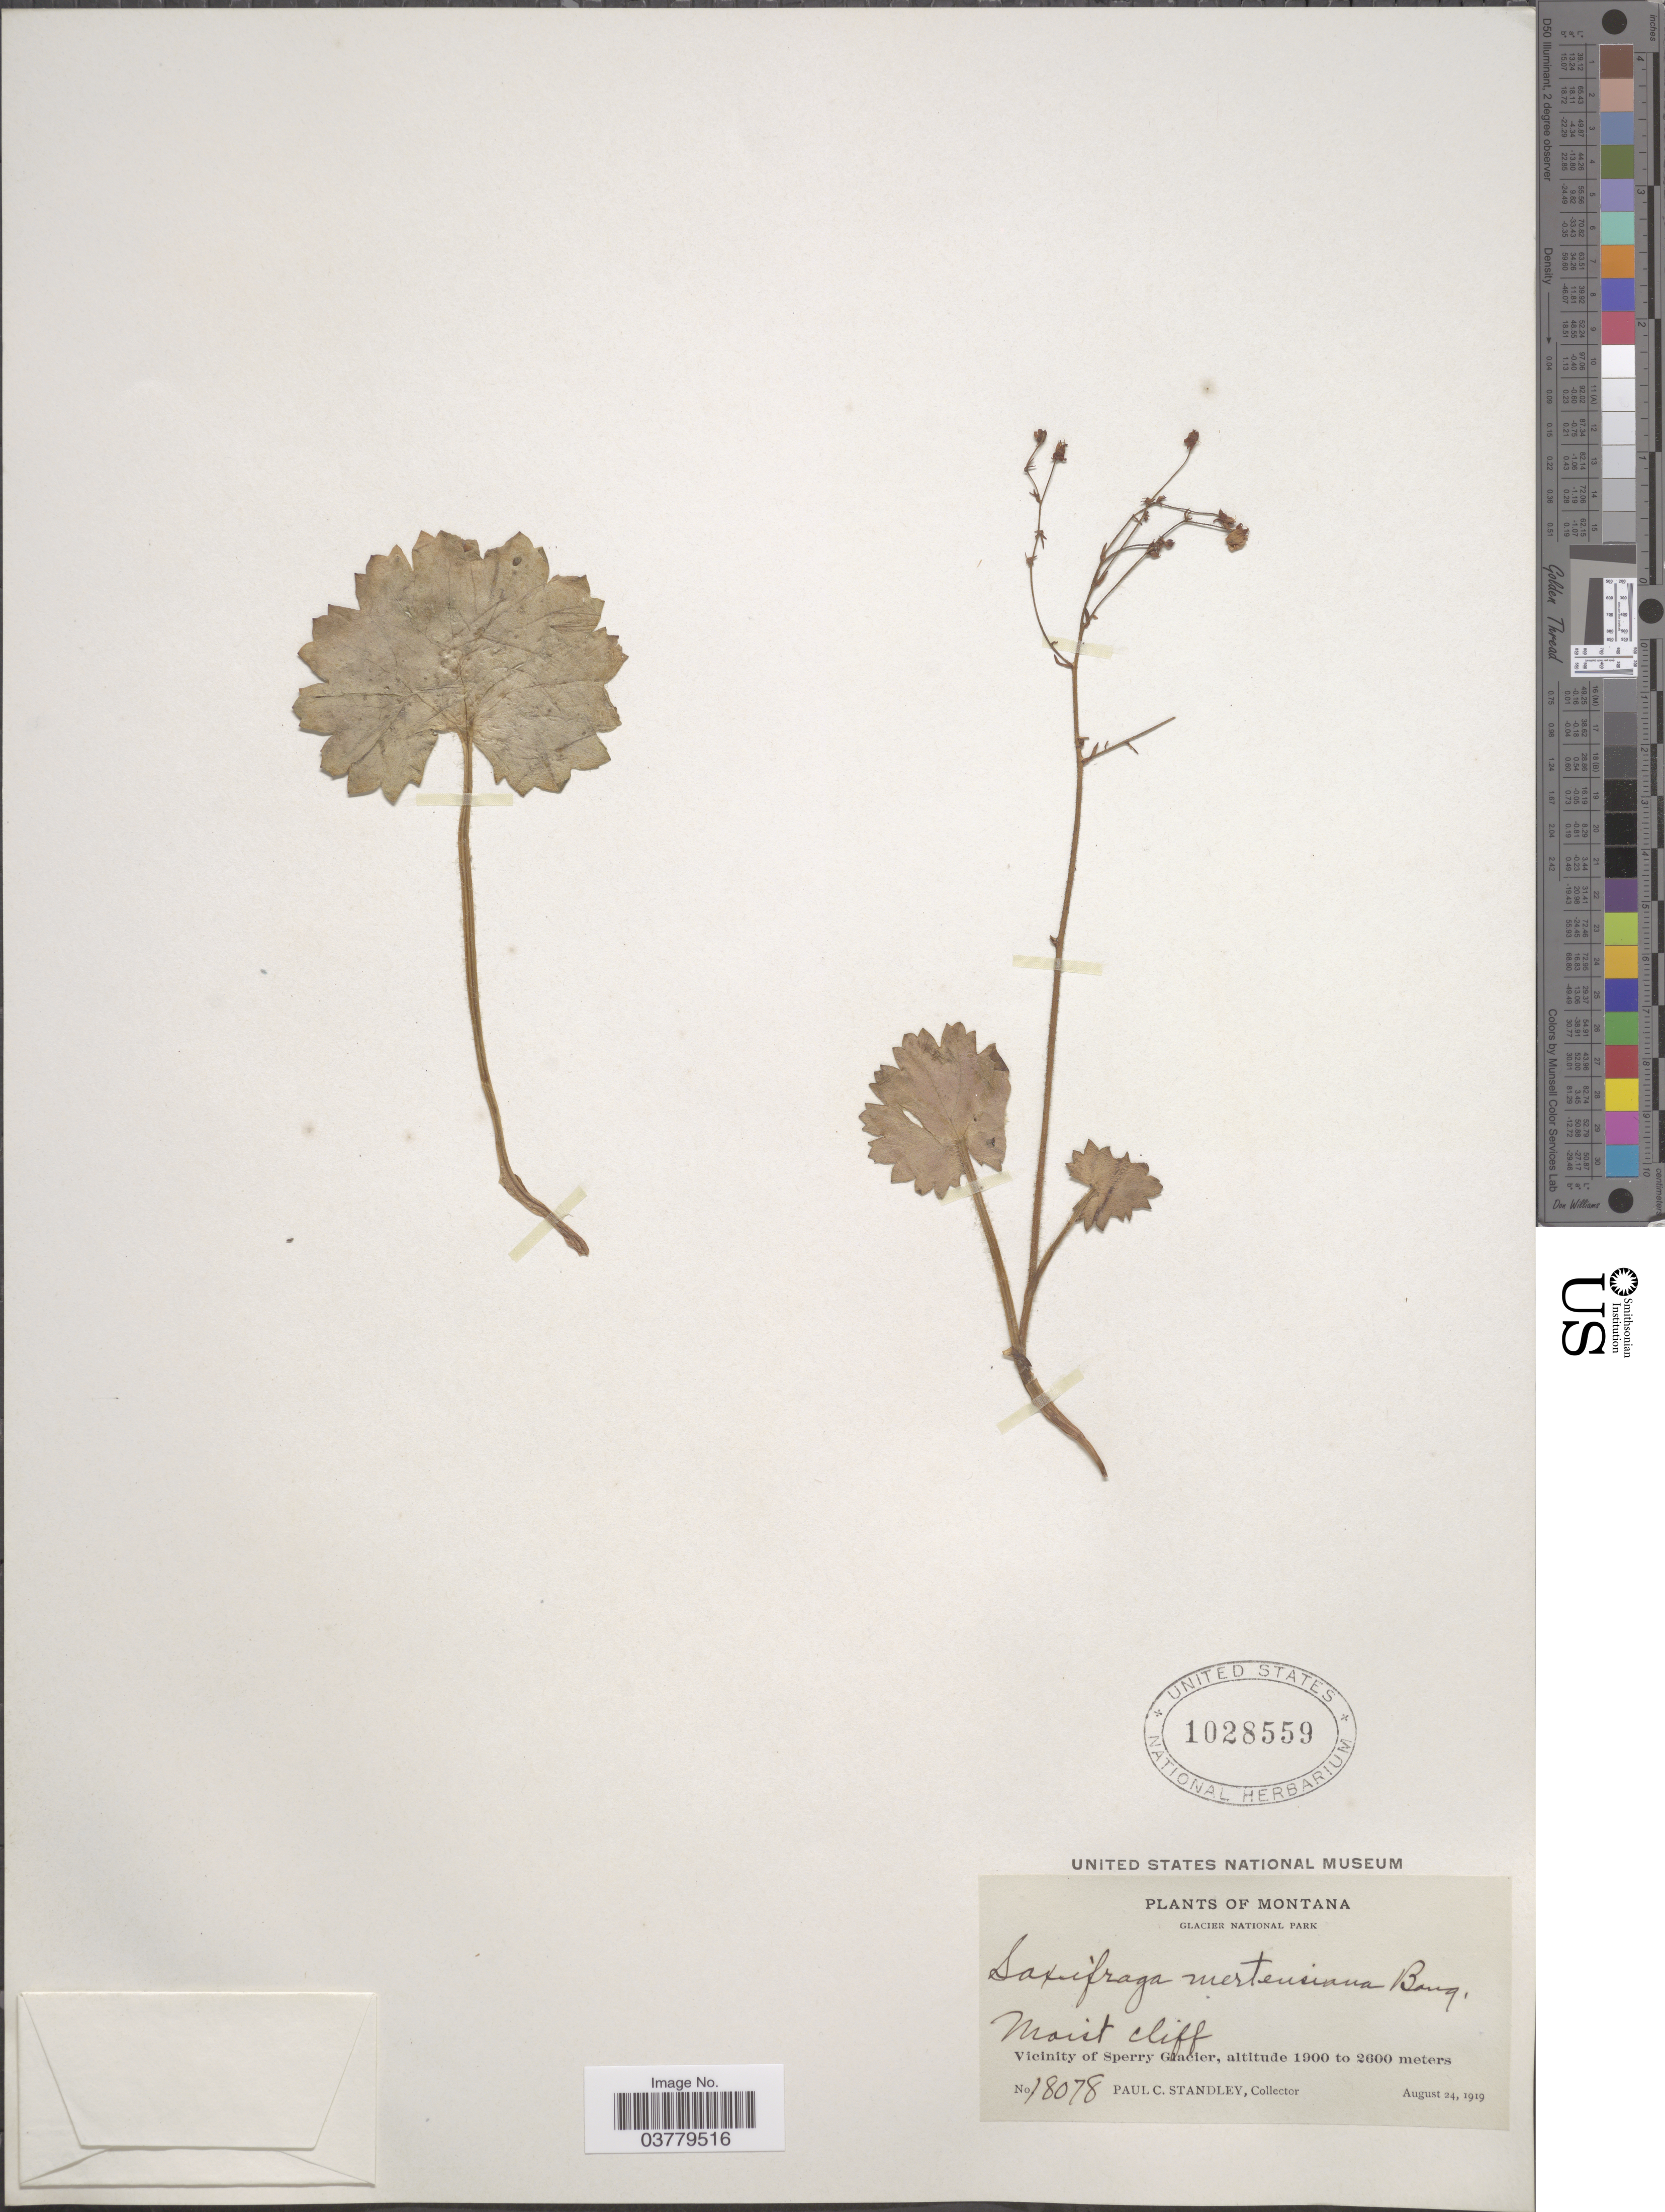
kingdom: Plantae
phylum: Tracheophyta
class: Magnoliopsida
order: Saxifragales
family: Saxifragaceae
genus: Saxifraga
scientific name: Saxifraga mertensiana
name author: Bong.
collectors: P. C. Standley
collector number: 18078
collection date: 1919-08-24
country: United States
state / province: Montana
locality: Glacier National Park. Vicinity of Sperry Glacier.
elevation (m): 1900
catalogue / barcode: US 1028559